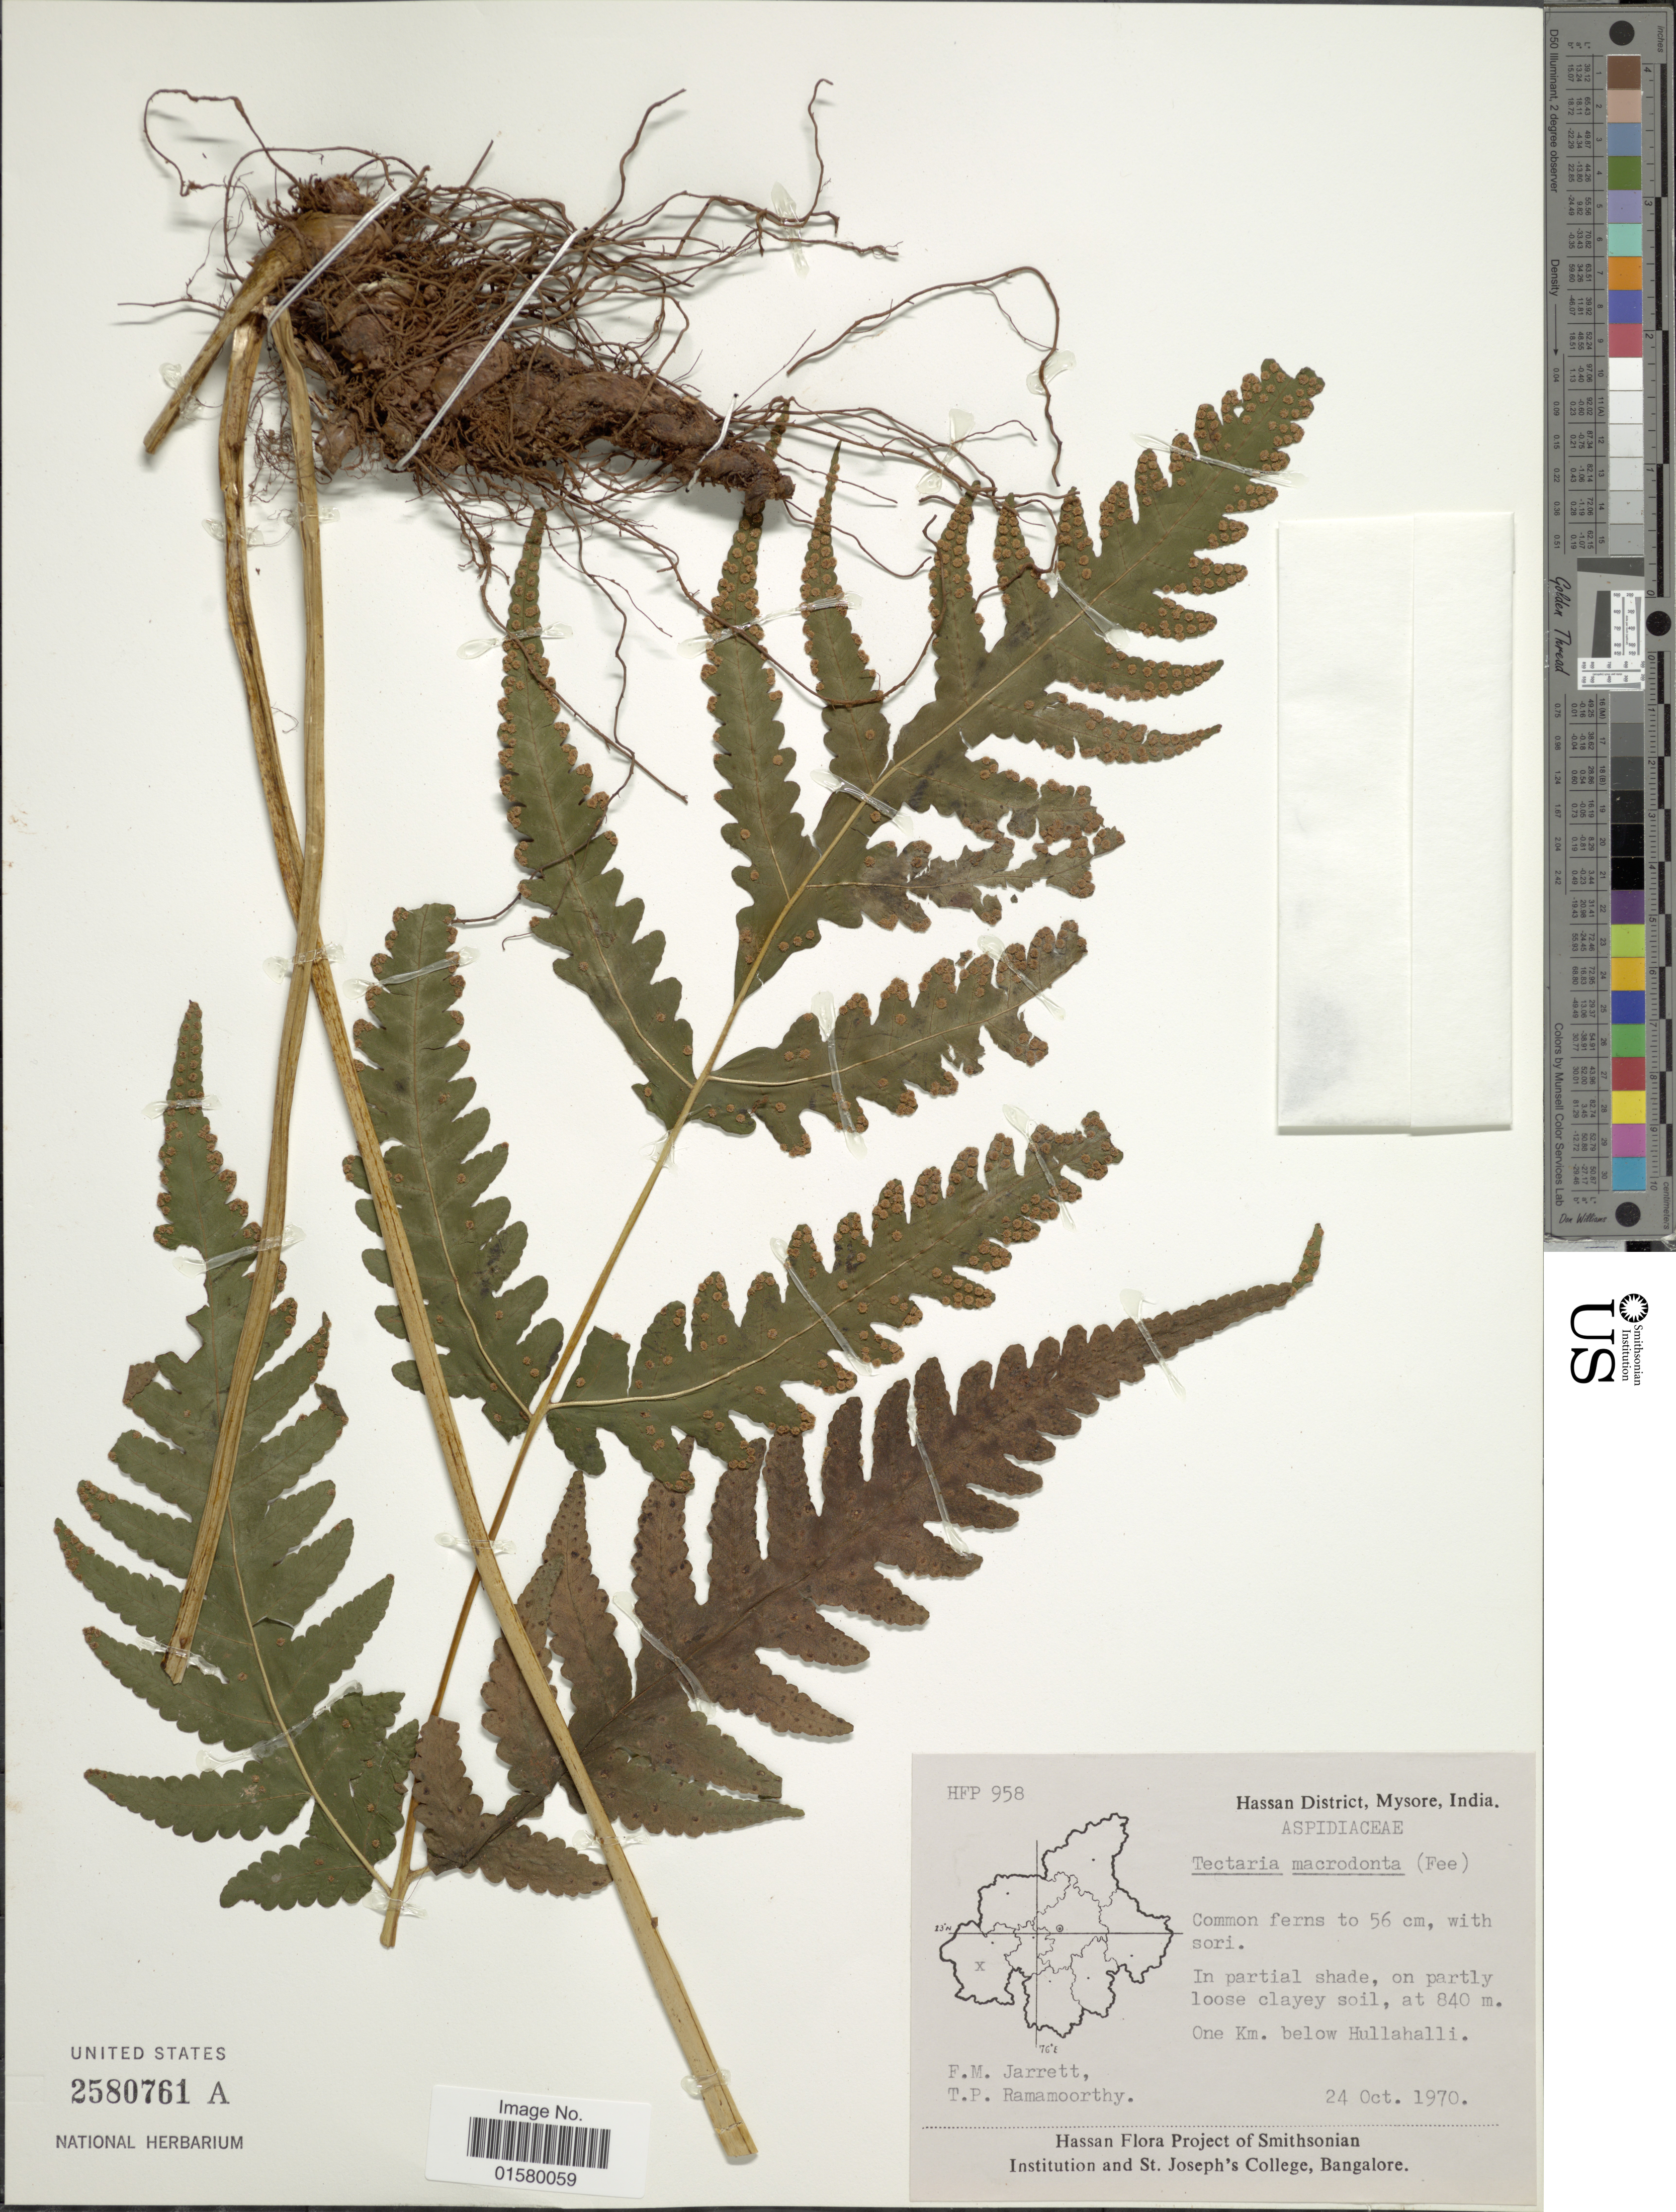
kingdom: Plantae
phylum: Tracheophyta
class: Polypodiopsida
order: Polypodiales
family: Tectariaceae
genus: Tectaria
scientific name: Tectaria coadunata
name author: (J. Sm.) C. Chr.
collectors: F. M. Jarrett & T. P. Ramamoorthy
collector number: HFP958*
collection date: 1970-10-24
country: India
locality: Hassan District, Mysore, India, One Km. below Hullahalli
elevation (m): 840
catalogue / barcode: US 2580761A